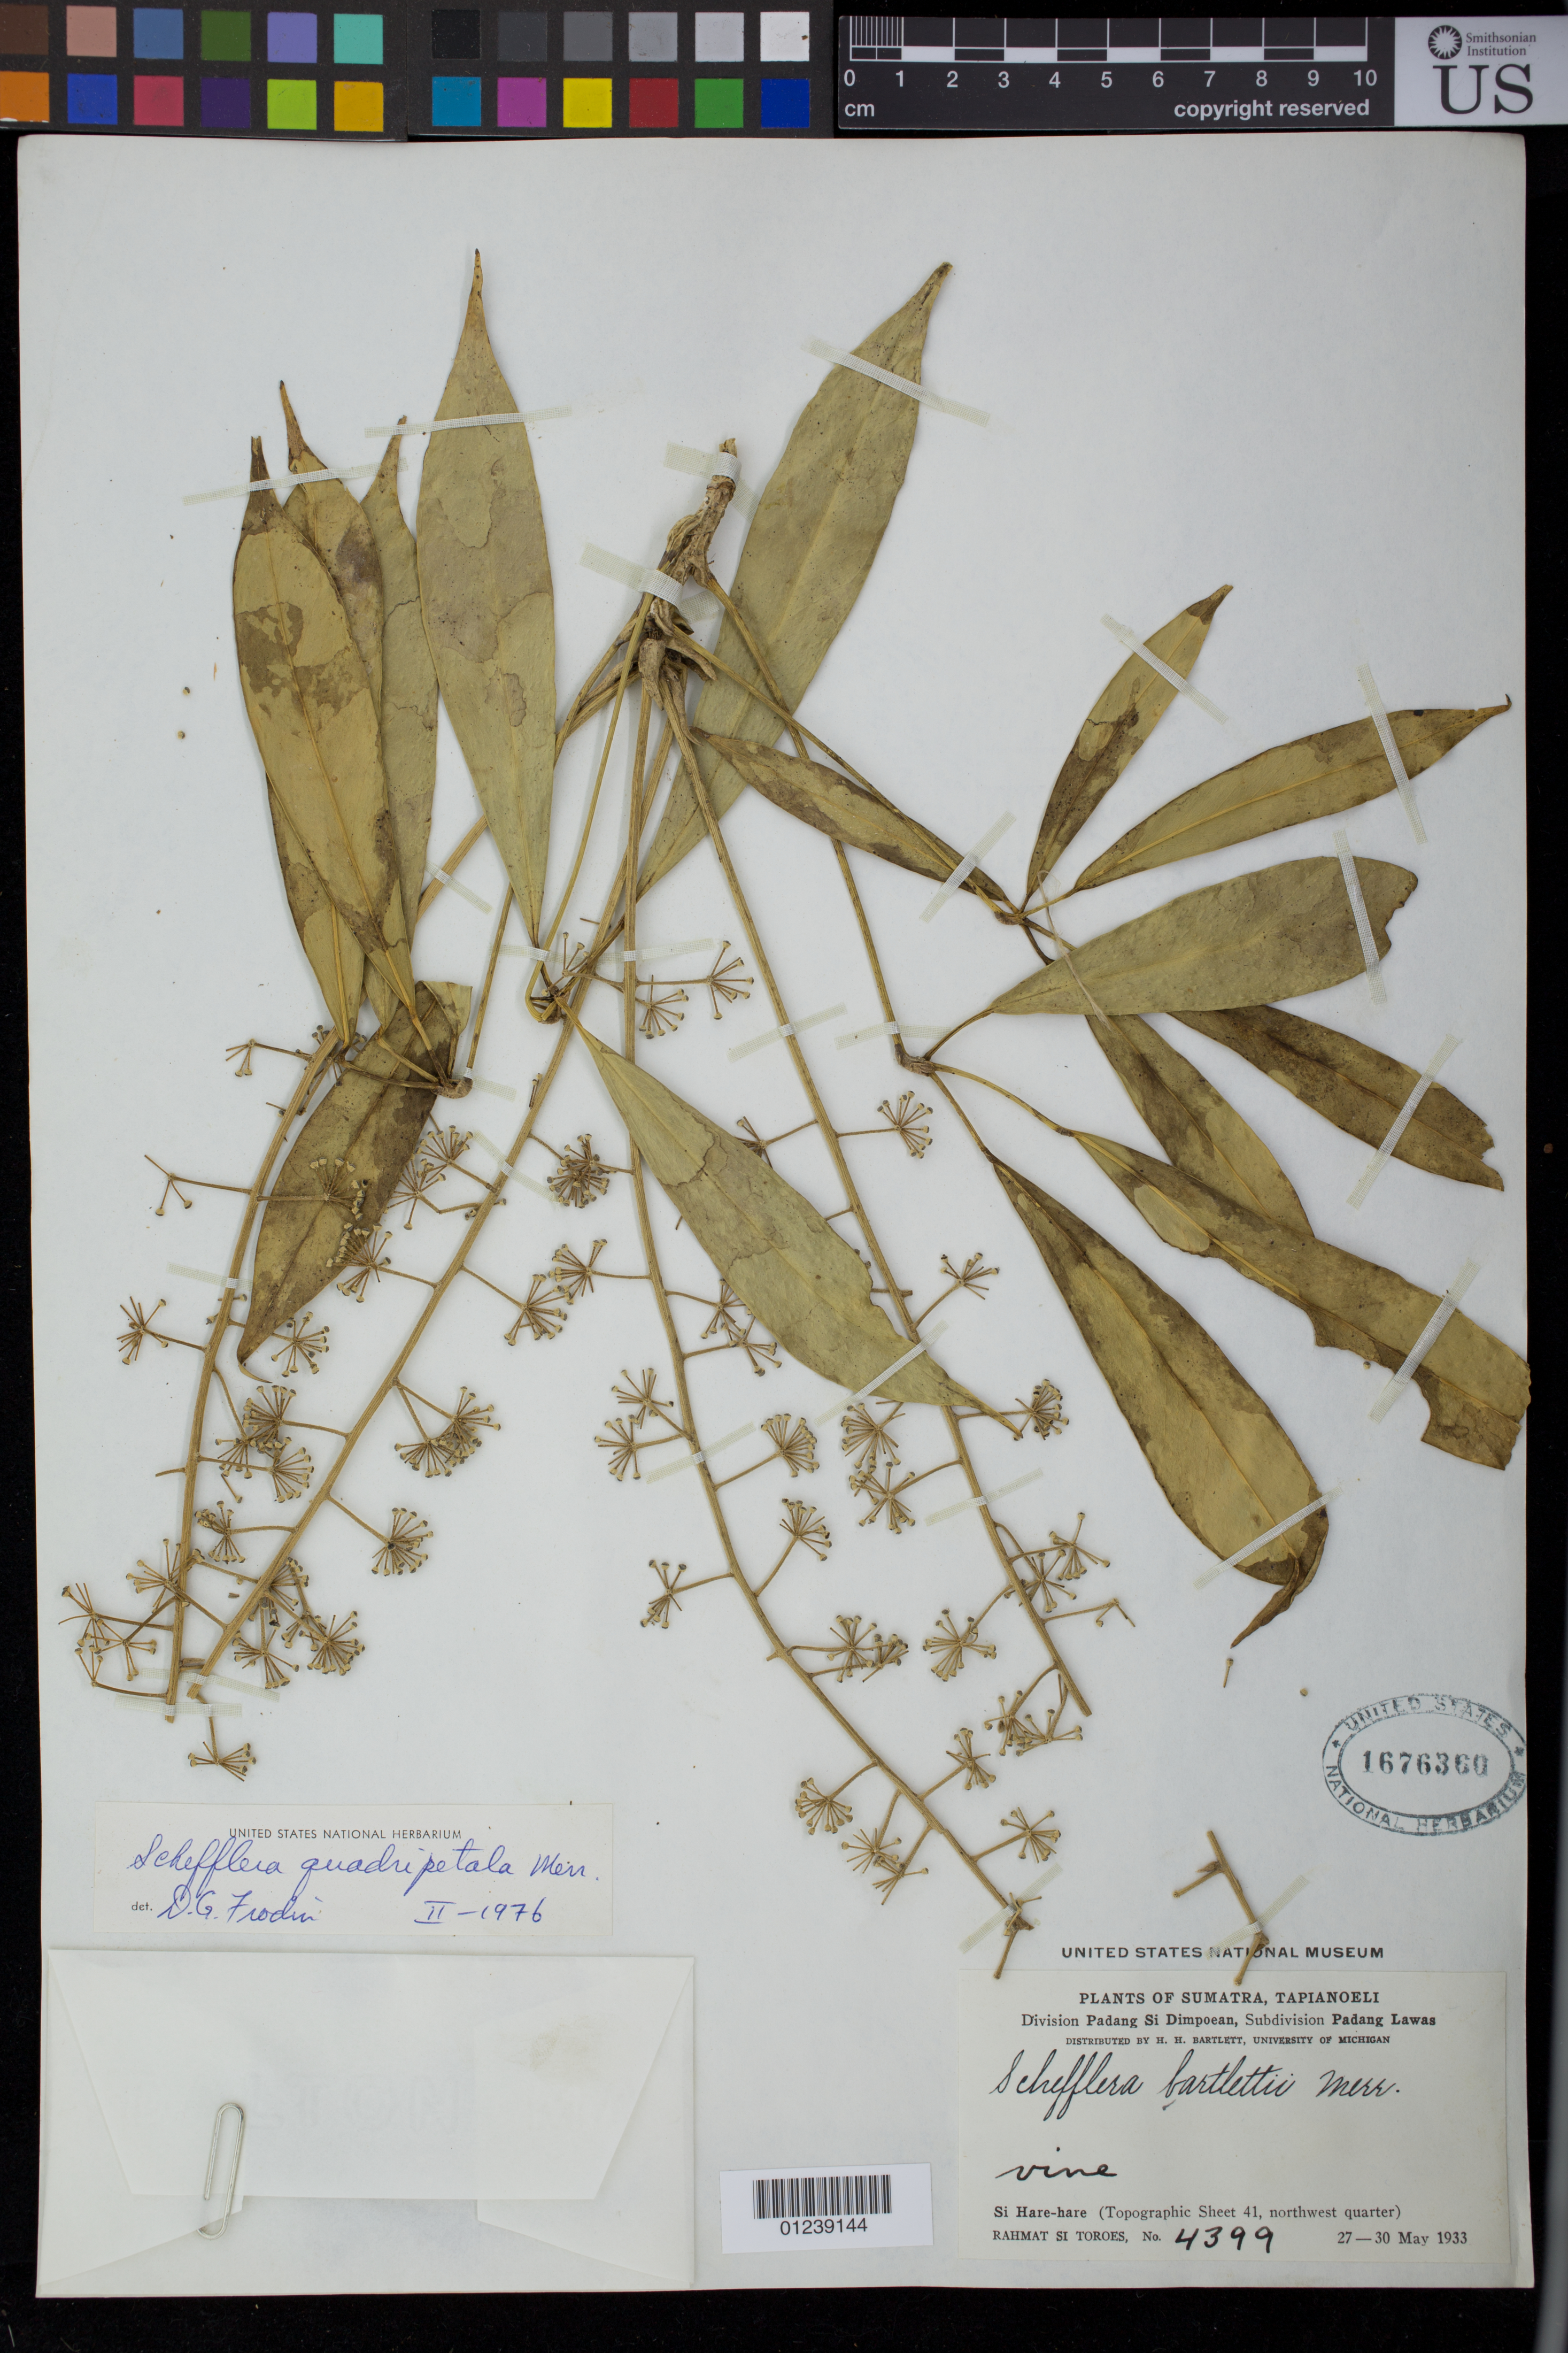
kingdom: Plantae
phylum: Tracheophyta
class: Magnoliopsida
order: Apiales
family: Araliaceae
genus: Heptapleurum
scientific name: Heptapleurum quadripetalum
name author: (Merr.) G. M. Plunkett & Lowry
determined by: Wagner, W. L., (BOT), Smithsonian Institution - National Museum of Natural History (UNITED STATES)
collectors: Rahmat Si Boeea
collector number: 4399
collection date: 1933-05-27/1933-05-30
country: Indonesia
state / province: Sumatra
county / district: Sumatera Utara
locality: Taptanoeli [Tapanuli]. Padang Lawas subdivision, Padang Si Dimpoean [Sidempuan] Division. Si Hare-hare (Topographic Sheet 41, northwest quarter).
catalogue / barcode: US 1676360